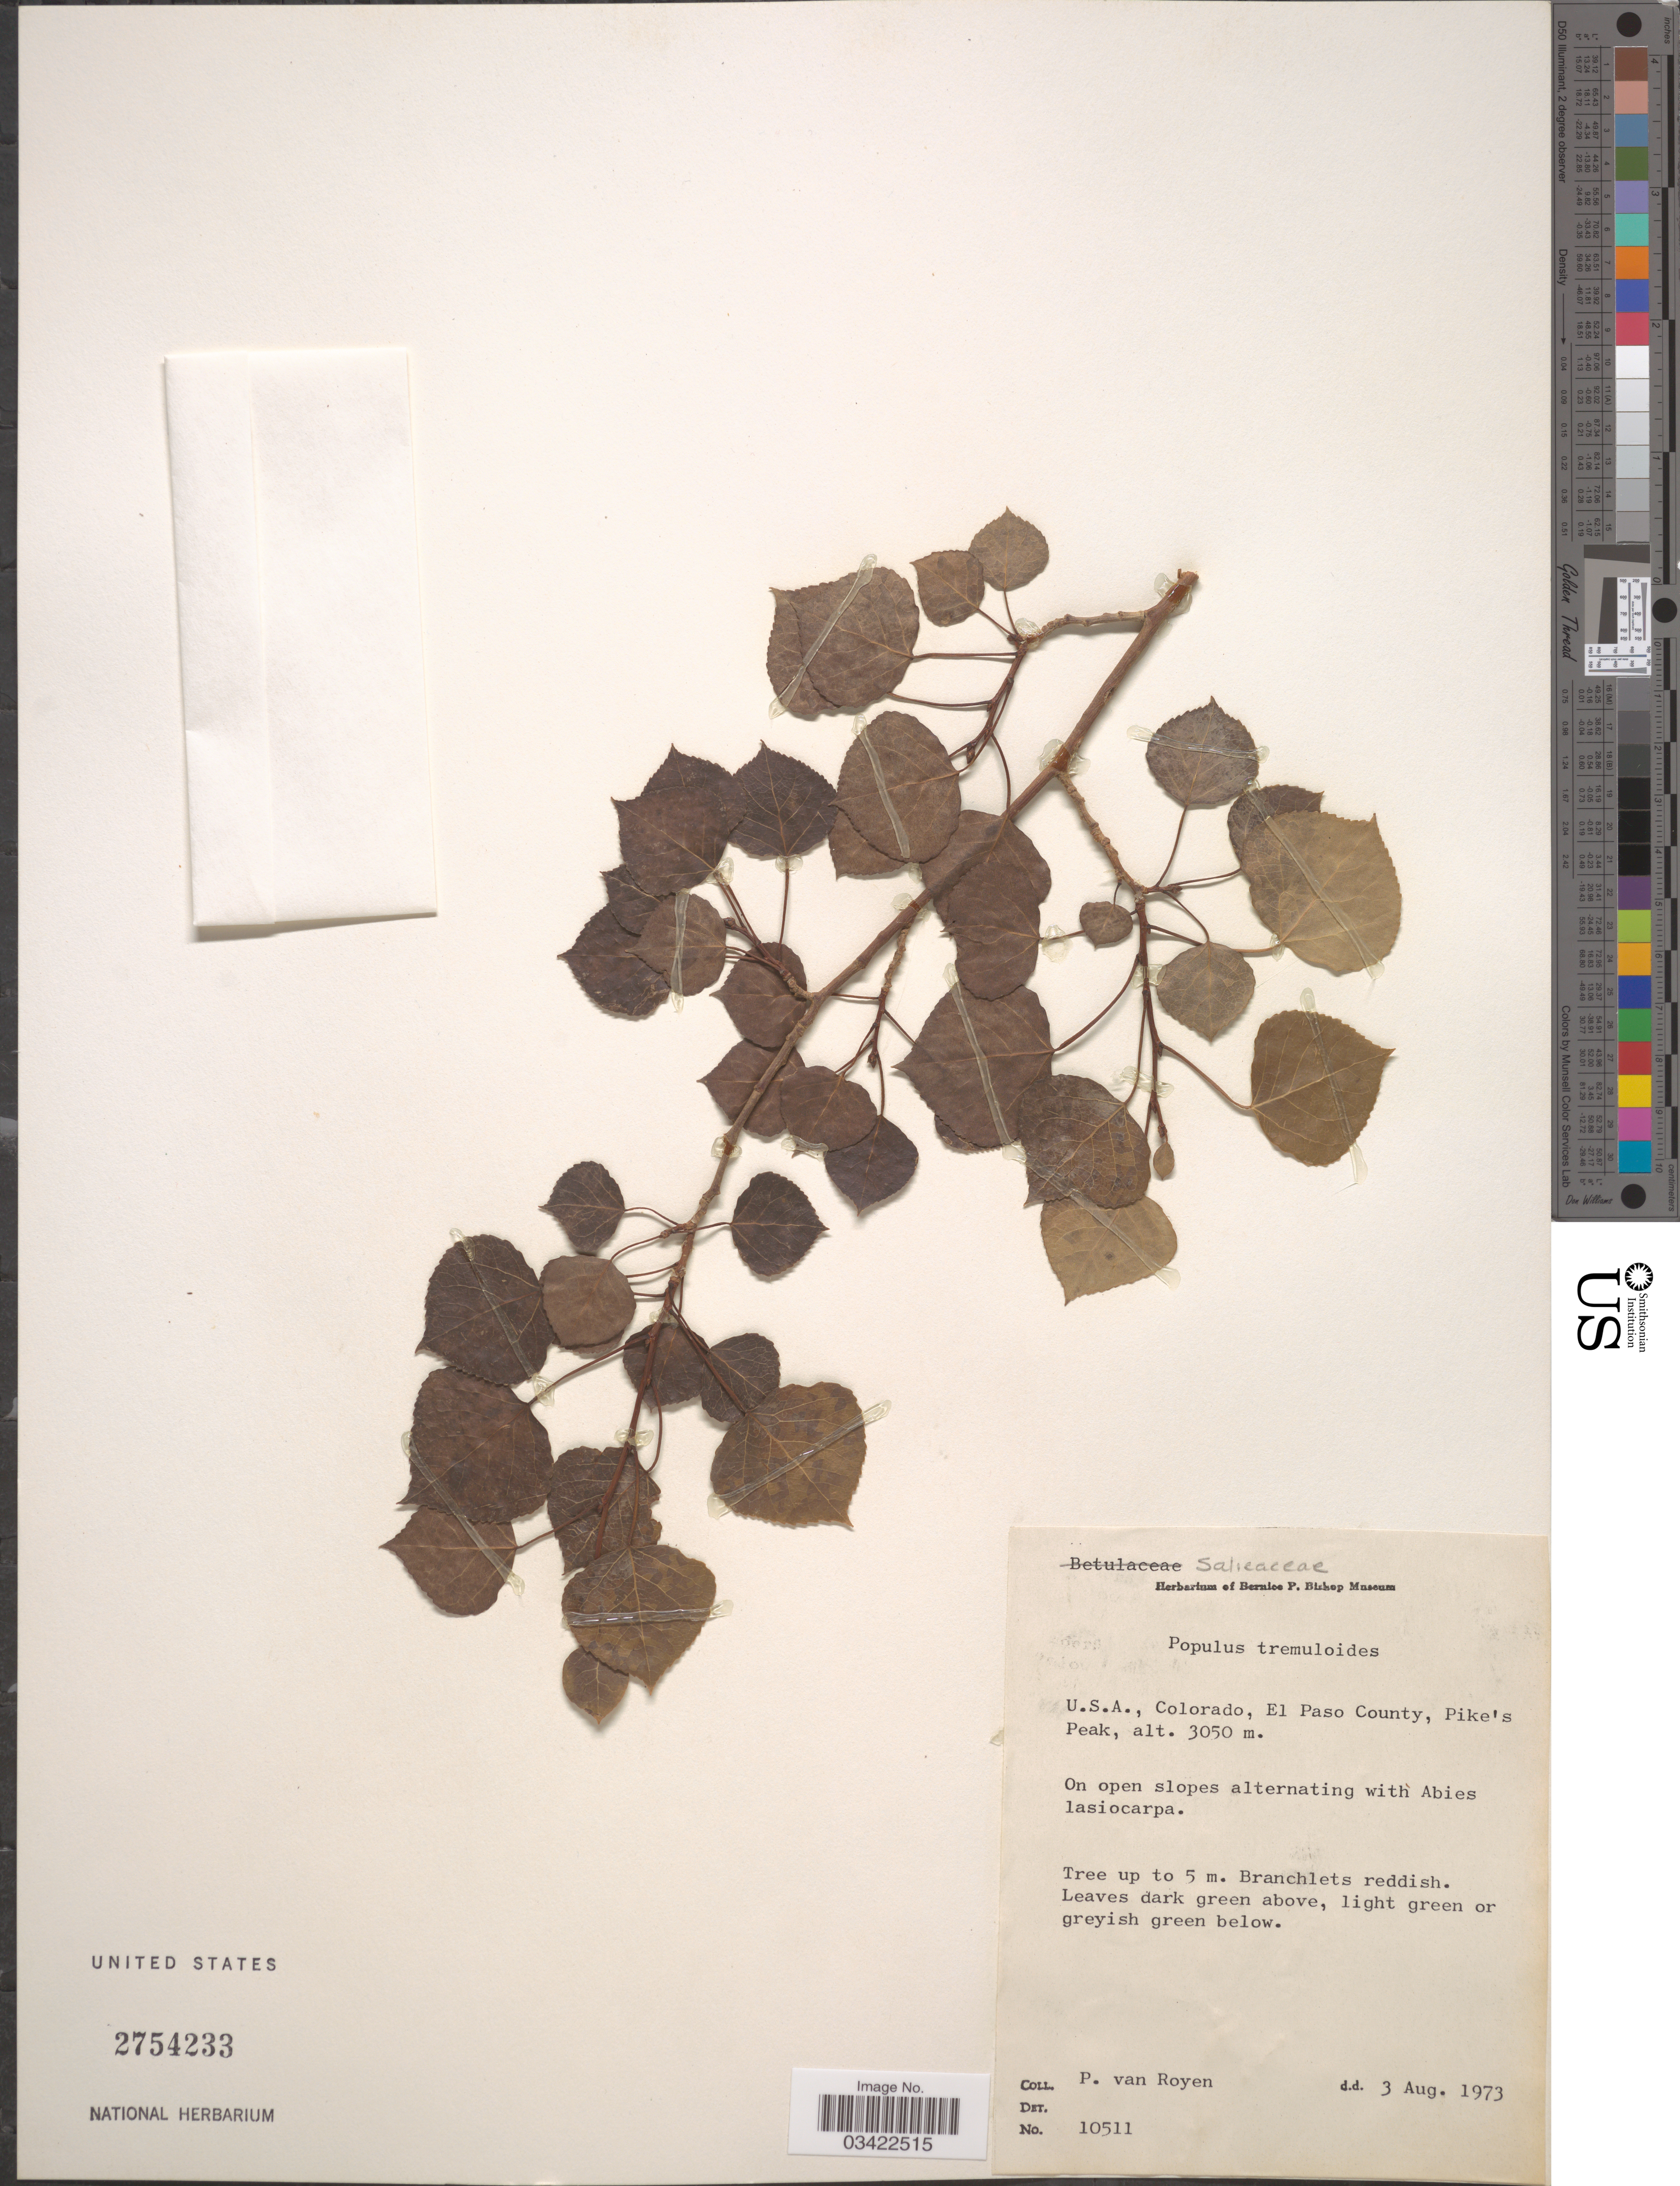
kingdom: Plantae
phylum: Tracheophyta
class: Magnoliopsida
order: Malpighiales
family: Salicaceae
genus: Populus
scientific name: Populus tremuloides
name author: Michx.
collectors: P. van Royen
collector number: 10511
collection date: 1973-08-03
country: United States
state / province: Colorado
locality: El Paso County, Pike's Peak.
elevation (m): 3050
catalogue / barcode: US 2754233